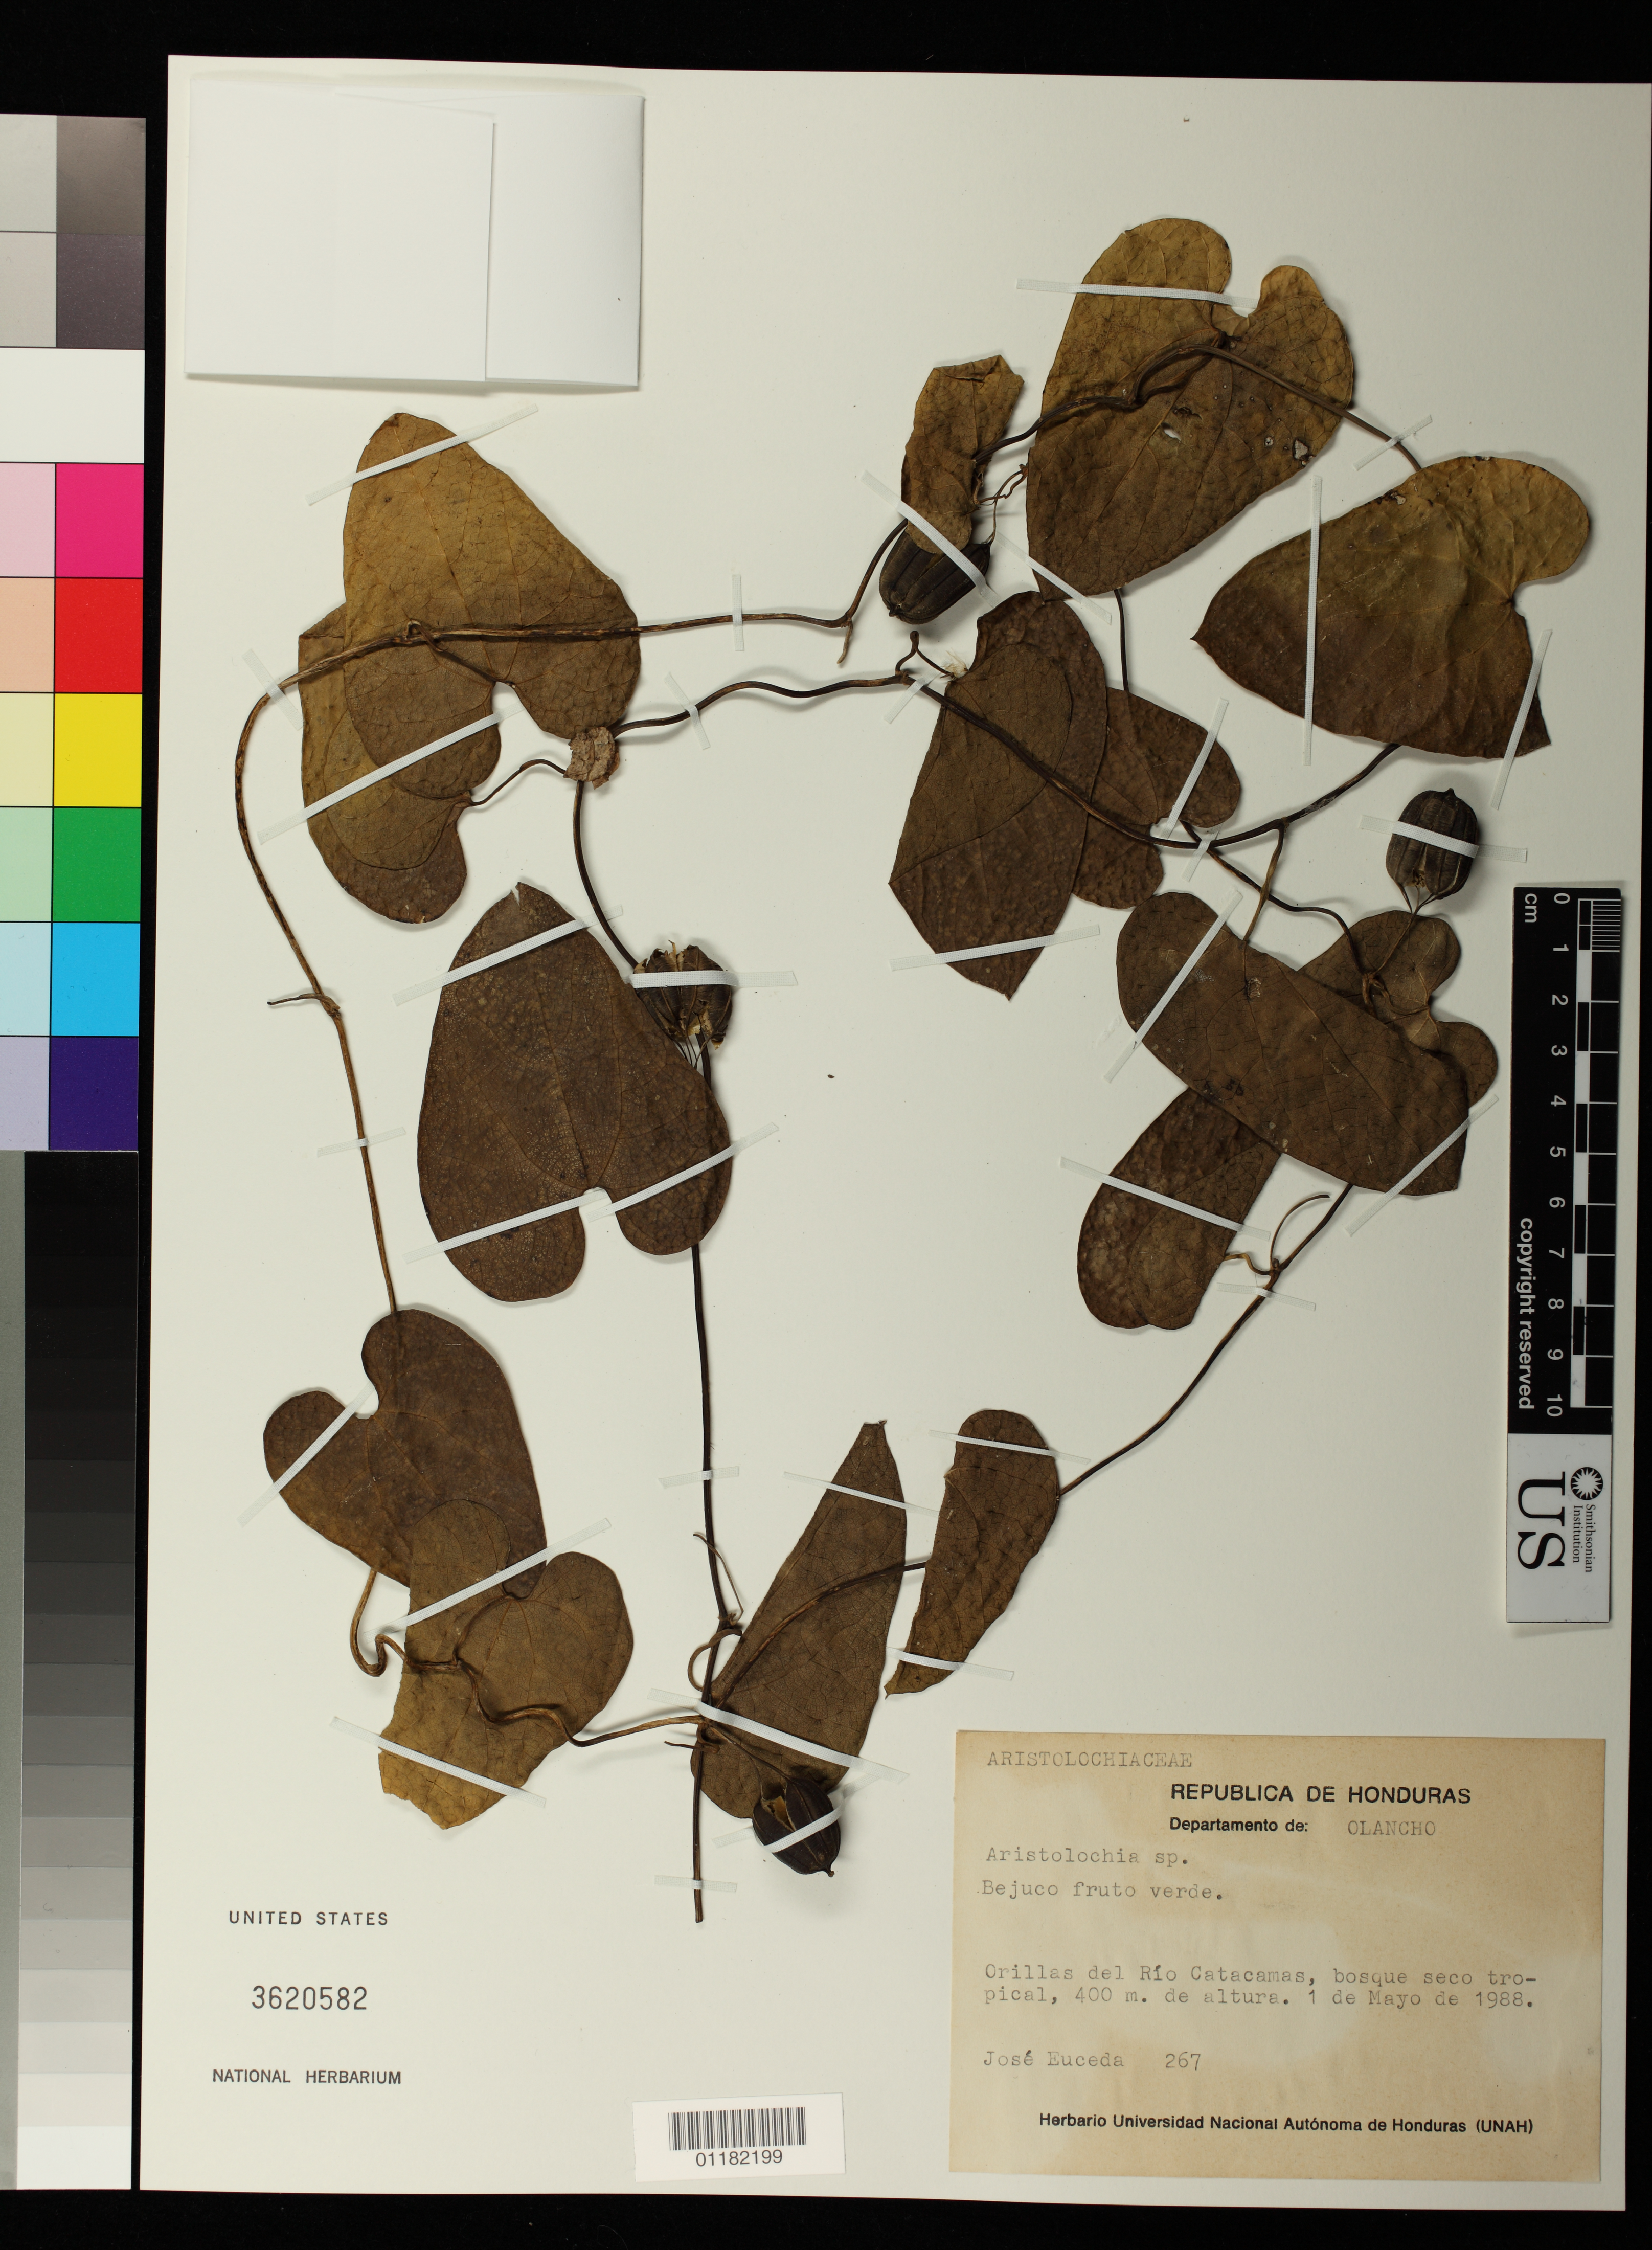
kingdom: Plantae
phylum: Tracheophyta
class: Magnoliopsida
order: Piperales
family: Aristolochiaceae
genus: Aristolochia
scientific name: Aristolochia anguicida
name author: Jacq.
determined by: Jiménez, José Estaban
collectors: J. Euceda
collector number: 267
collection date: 1988-05-01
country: Honduras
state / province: Olancho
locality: Rio Catacamas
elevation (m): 400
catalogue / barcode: US 3620582